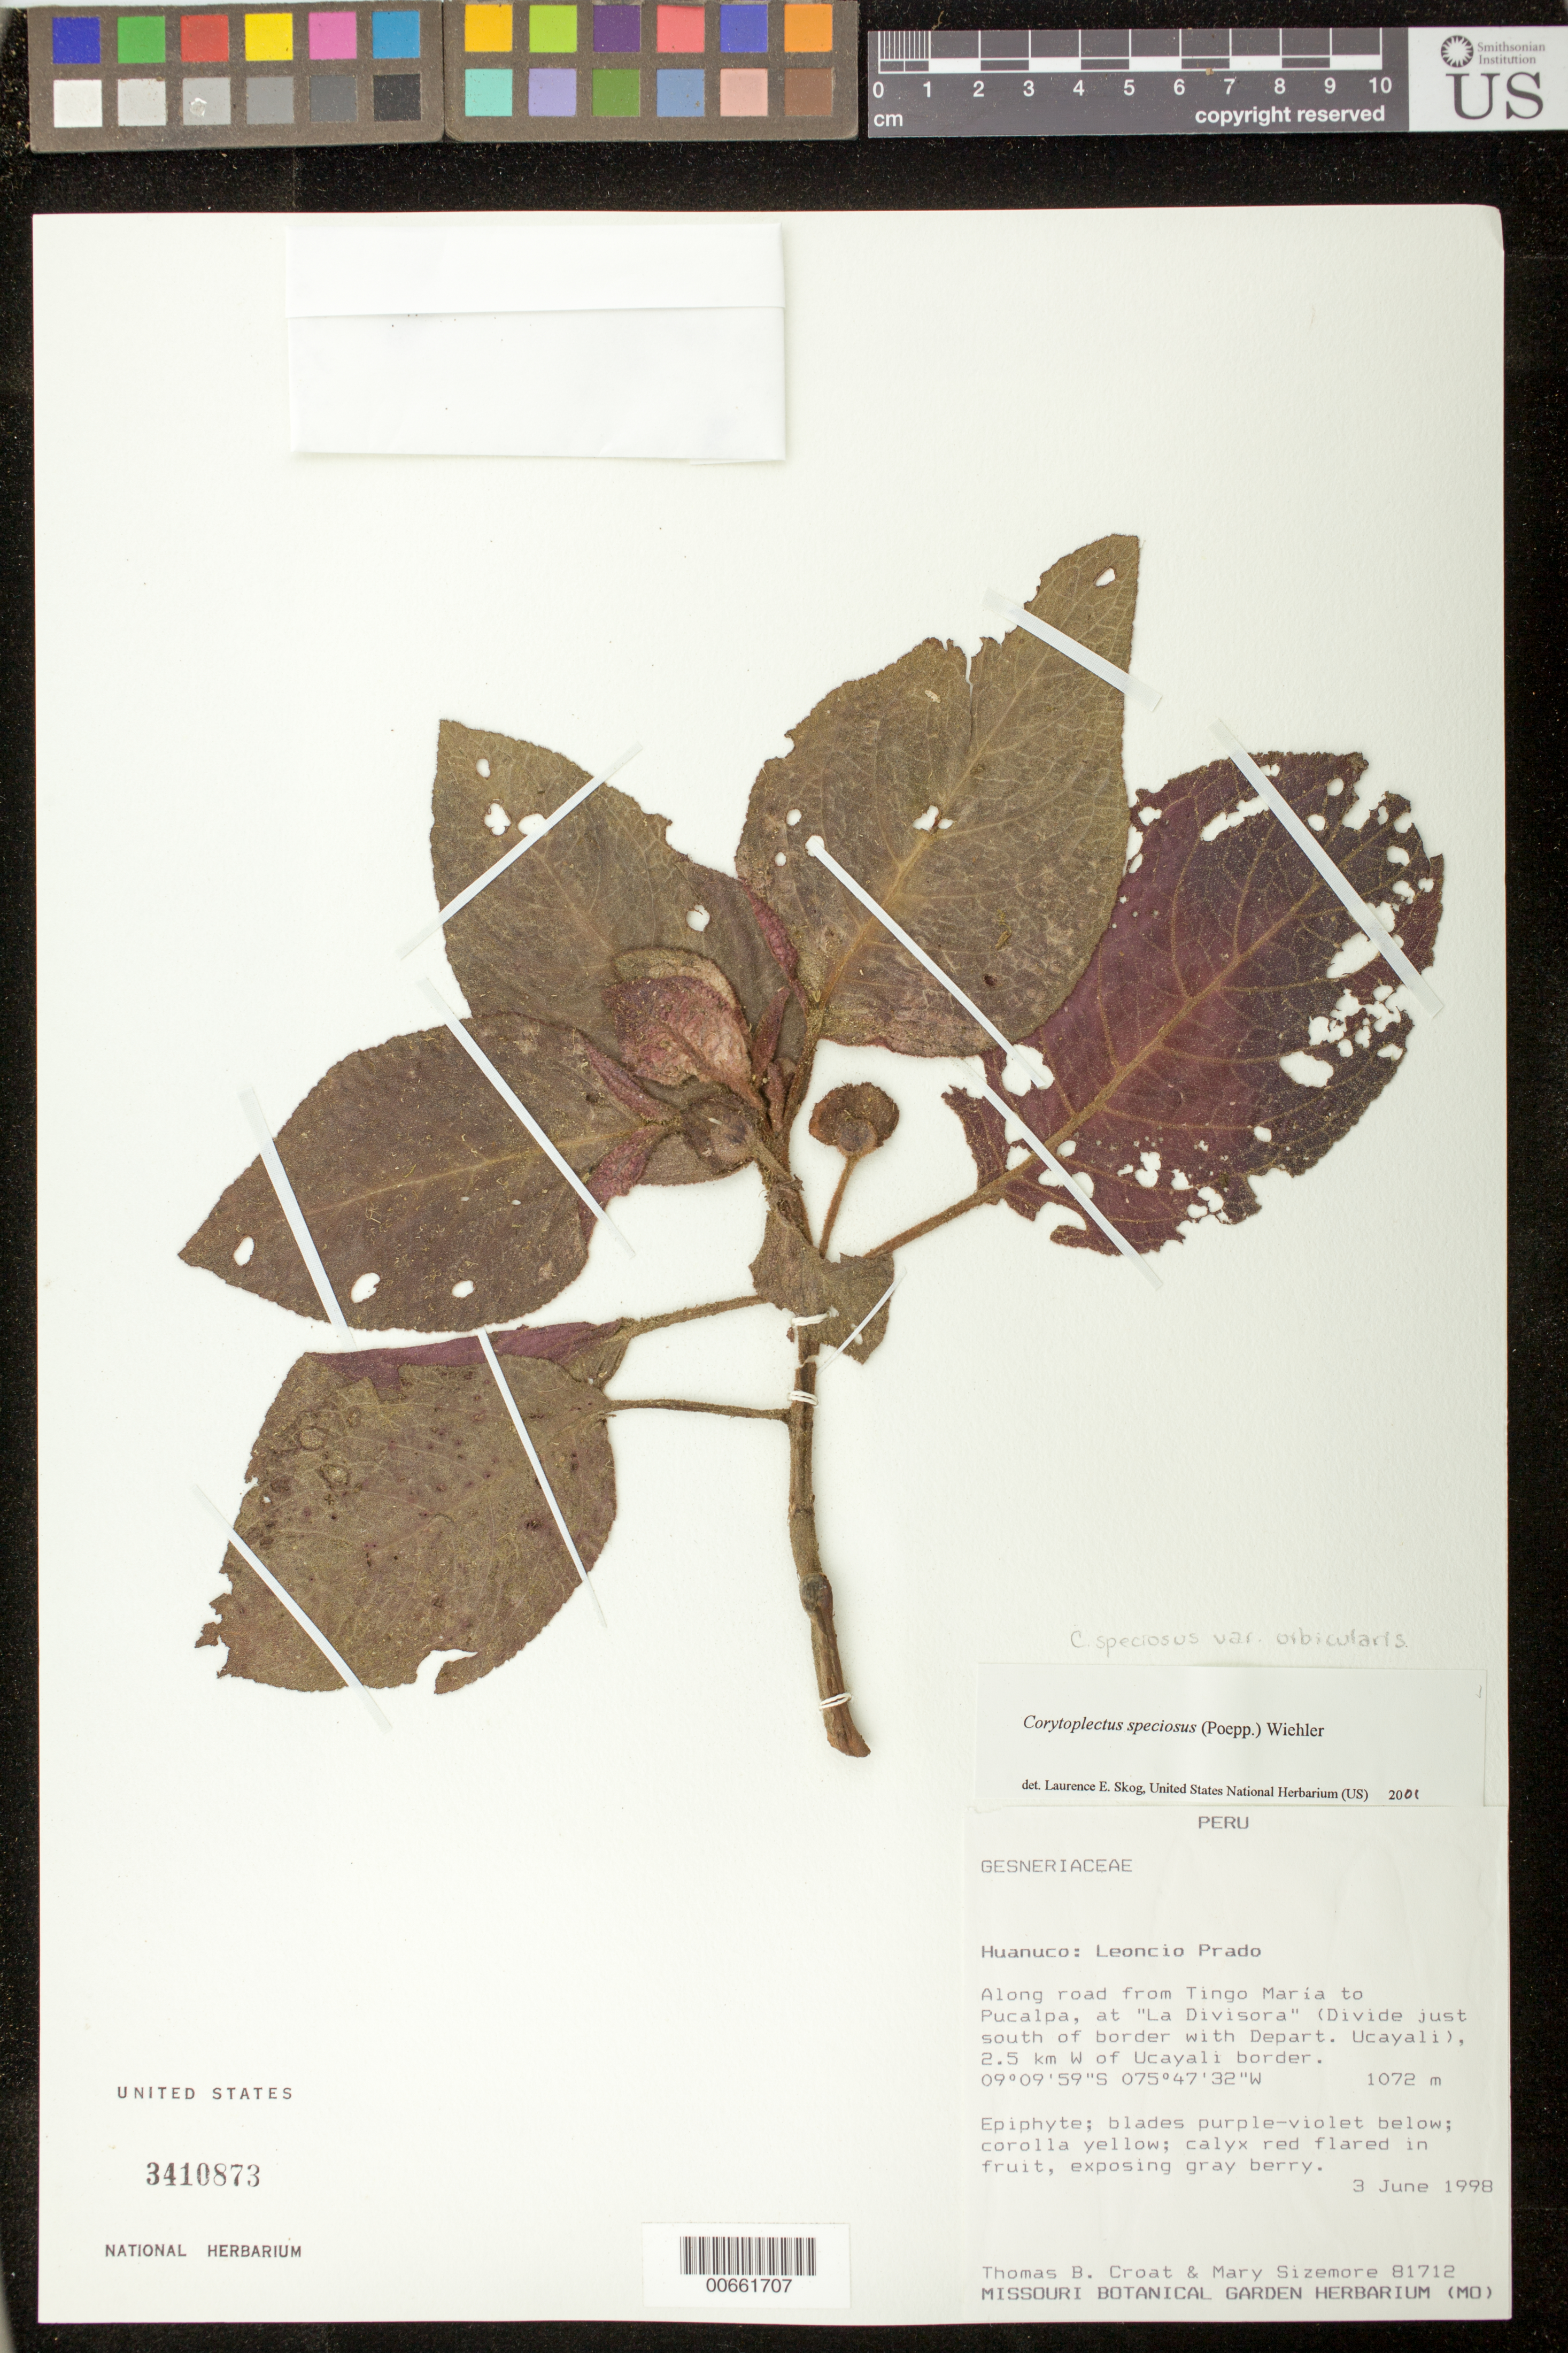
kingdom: Plantae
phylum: Tracheophyta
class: Magnoliopsida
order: Lamiales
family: Gesneriaceae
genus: Corytoplectus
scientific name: Corytoplectus speciosus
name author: (Poepp.) Wiehler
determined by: Skog, Laurence E.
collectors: T. B. Croat & M. Sizemore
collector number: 81712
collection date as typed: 03 Jun 1998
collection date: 1998-06-03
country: Peru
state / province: Huánuco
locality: Leoncio Prado, along road from Tingo María to Pucalpa, at "La Divisora" (Divide just south of border with Depart. Ucayali), 2.5 km W of Ucayali border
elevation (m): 1072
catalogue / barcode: US 3410873